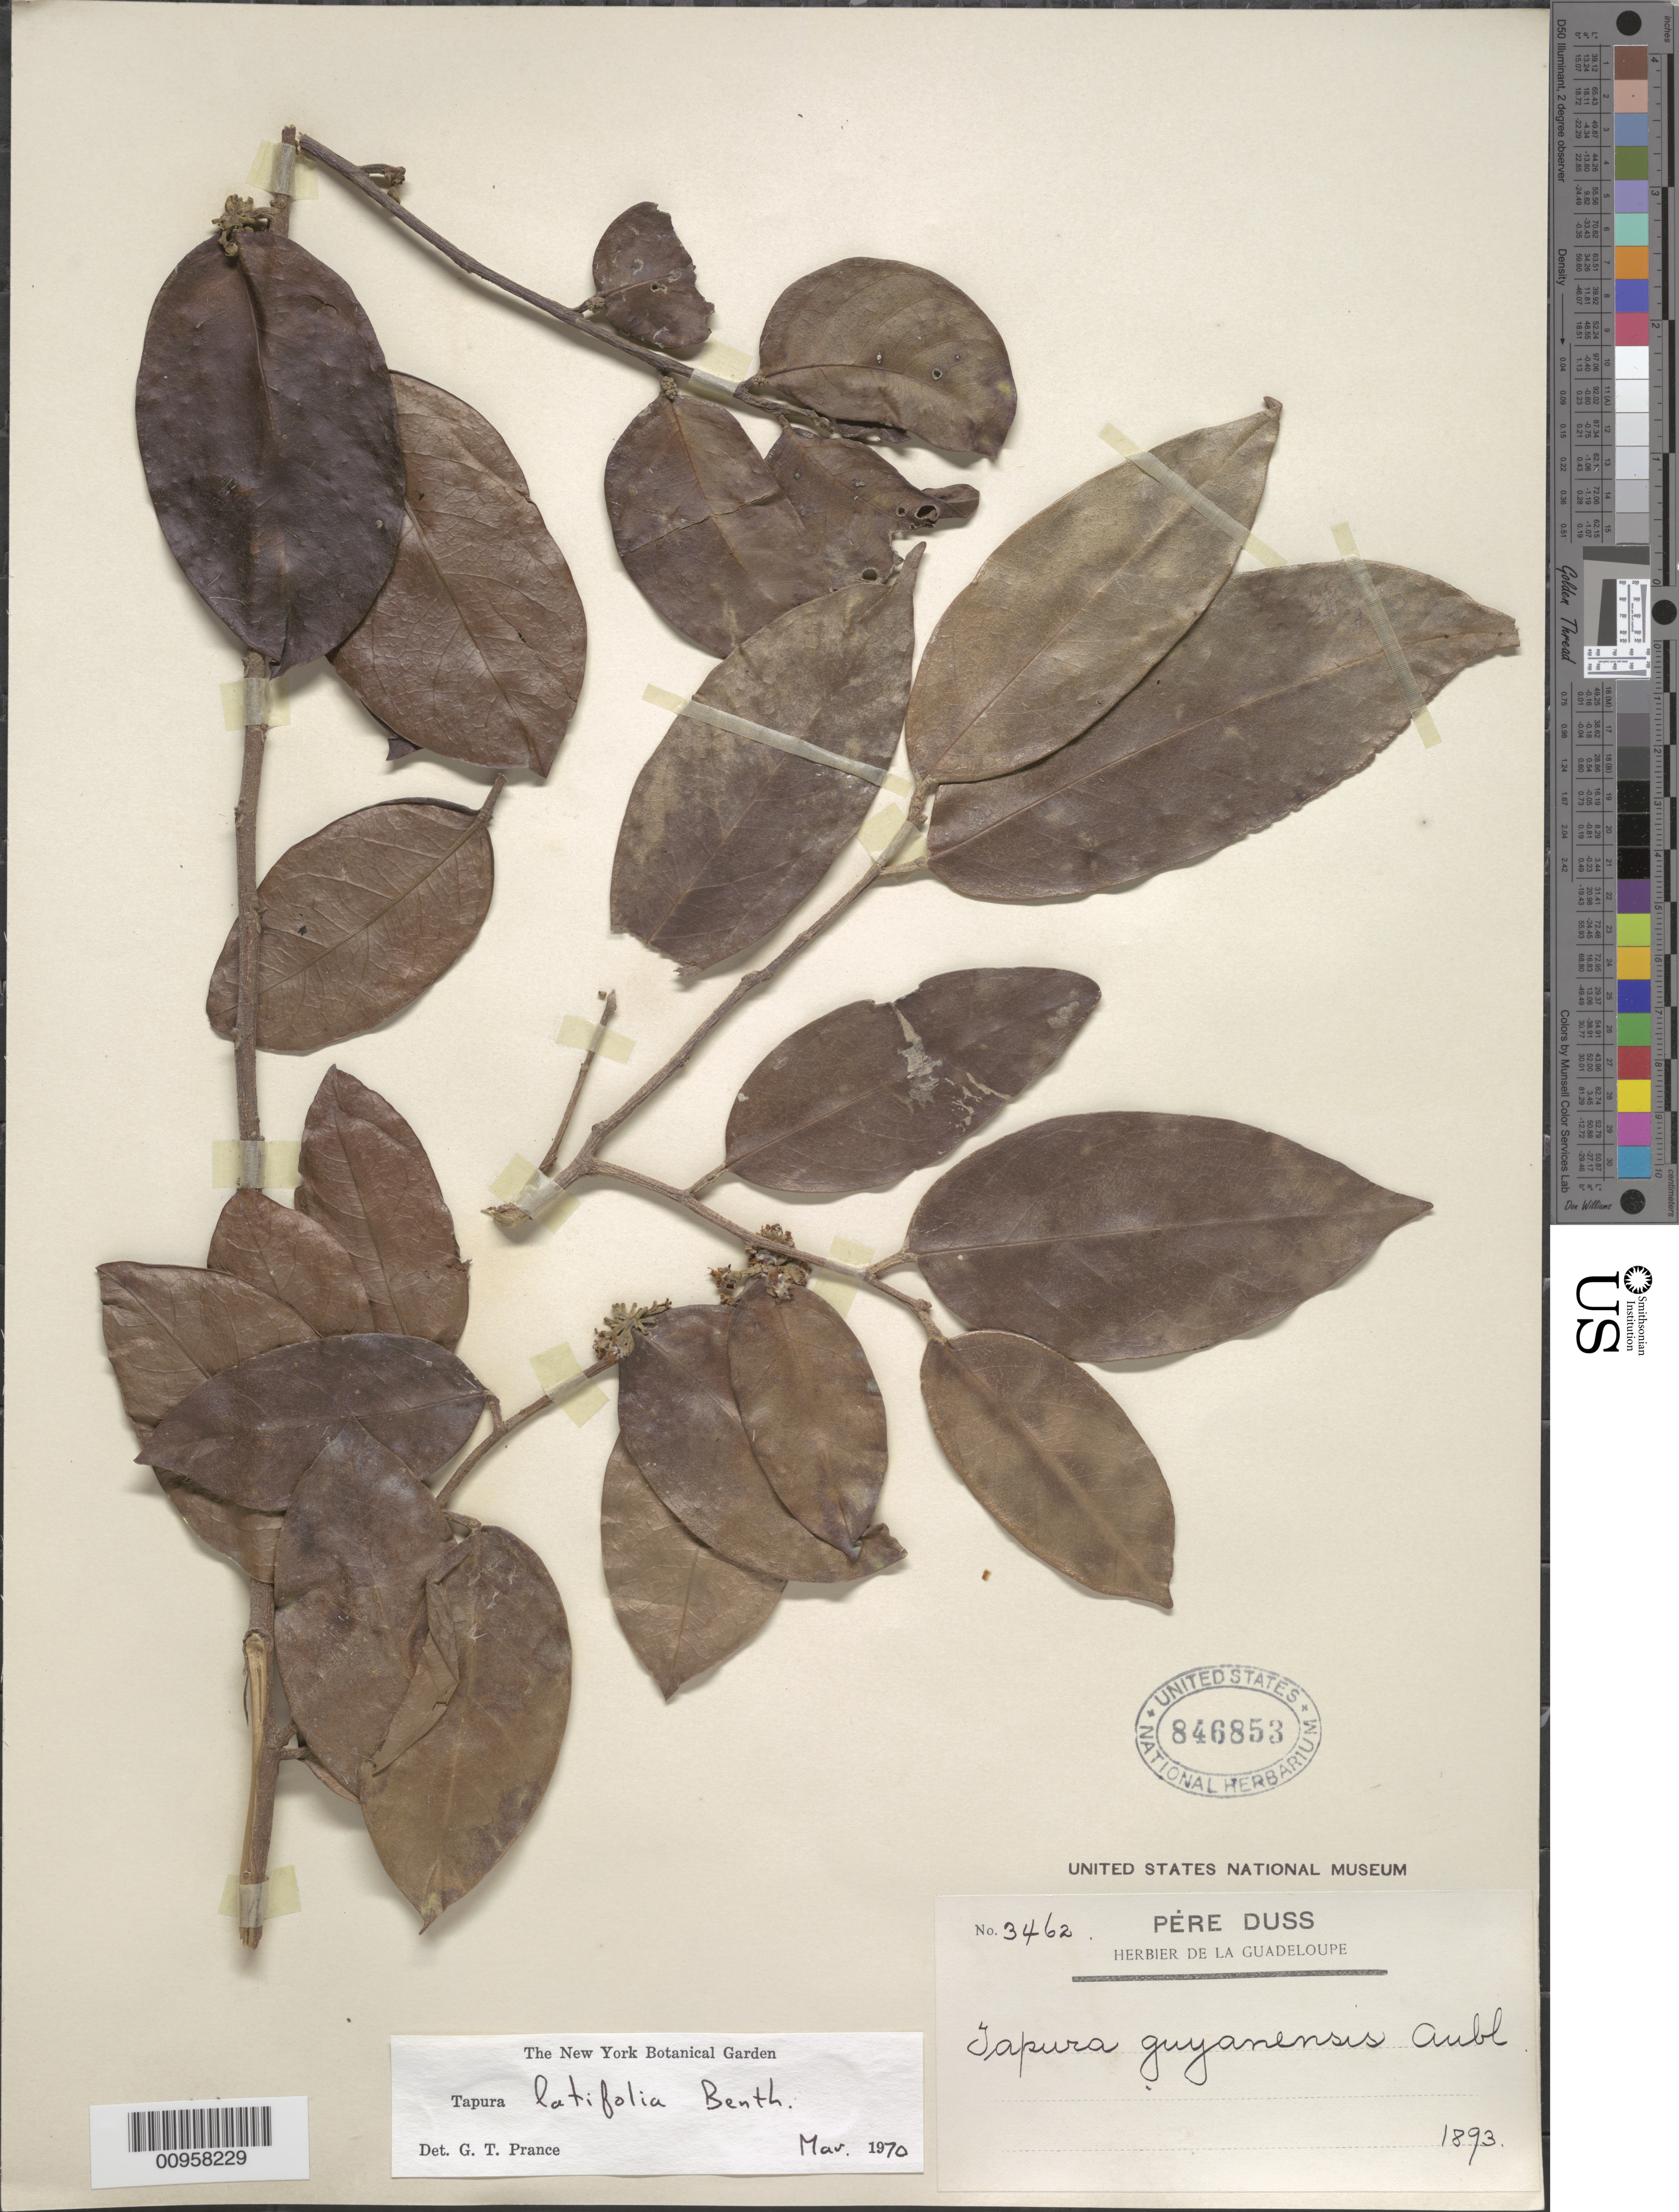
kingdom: Plantae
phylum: Tracheophyta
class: Magnoliopsida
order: Malpighiales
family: Dichapetalaceae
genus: Tapura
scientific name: Tapura latifolia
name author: Benth.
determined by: Prance, G. T.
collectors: Père Duss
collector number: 3462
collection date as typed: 1893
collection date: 1893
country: Guadeloupe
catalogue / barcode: US 846853